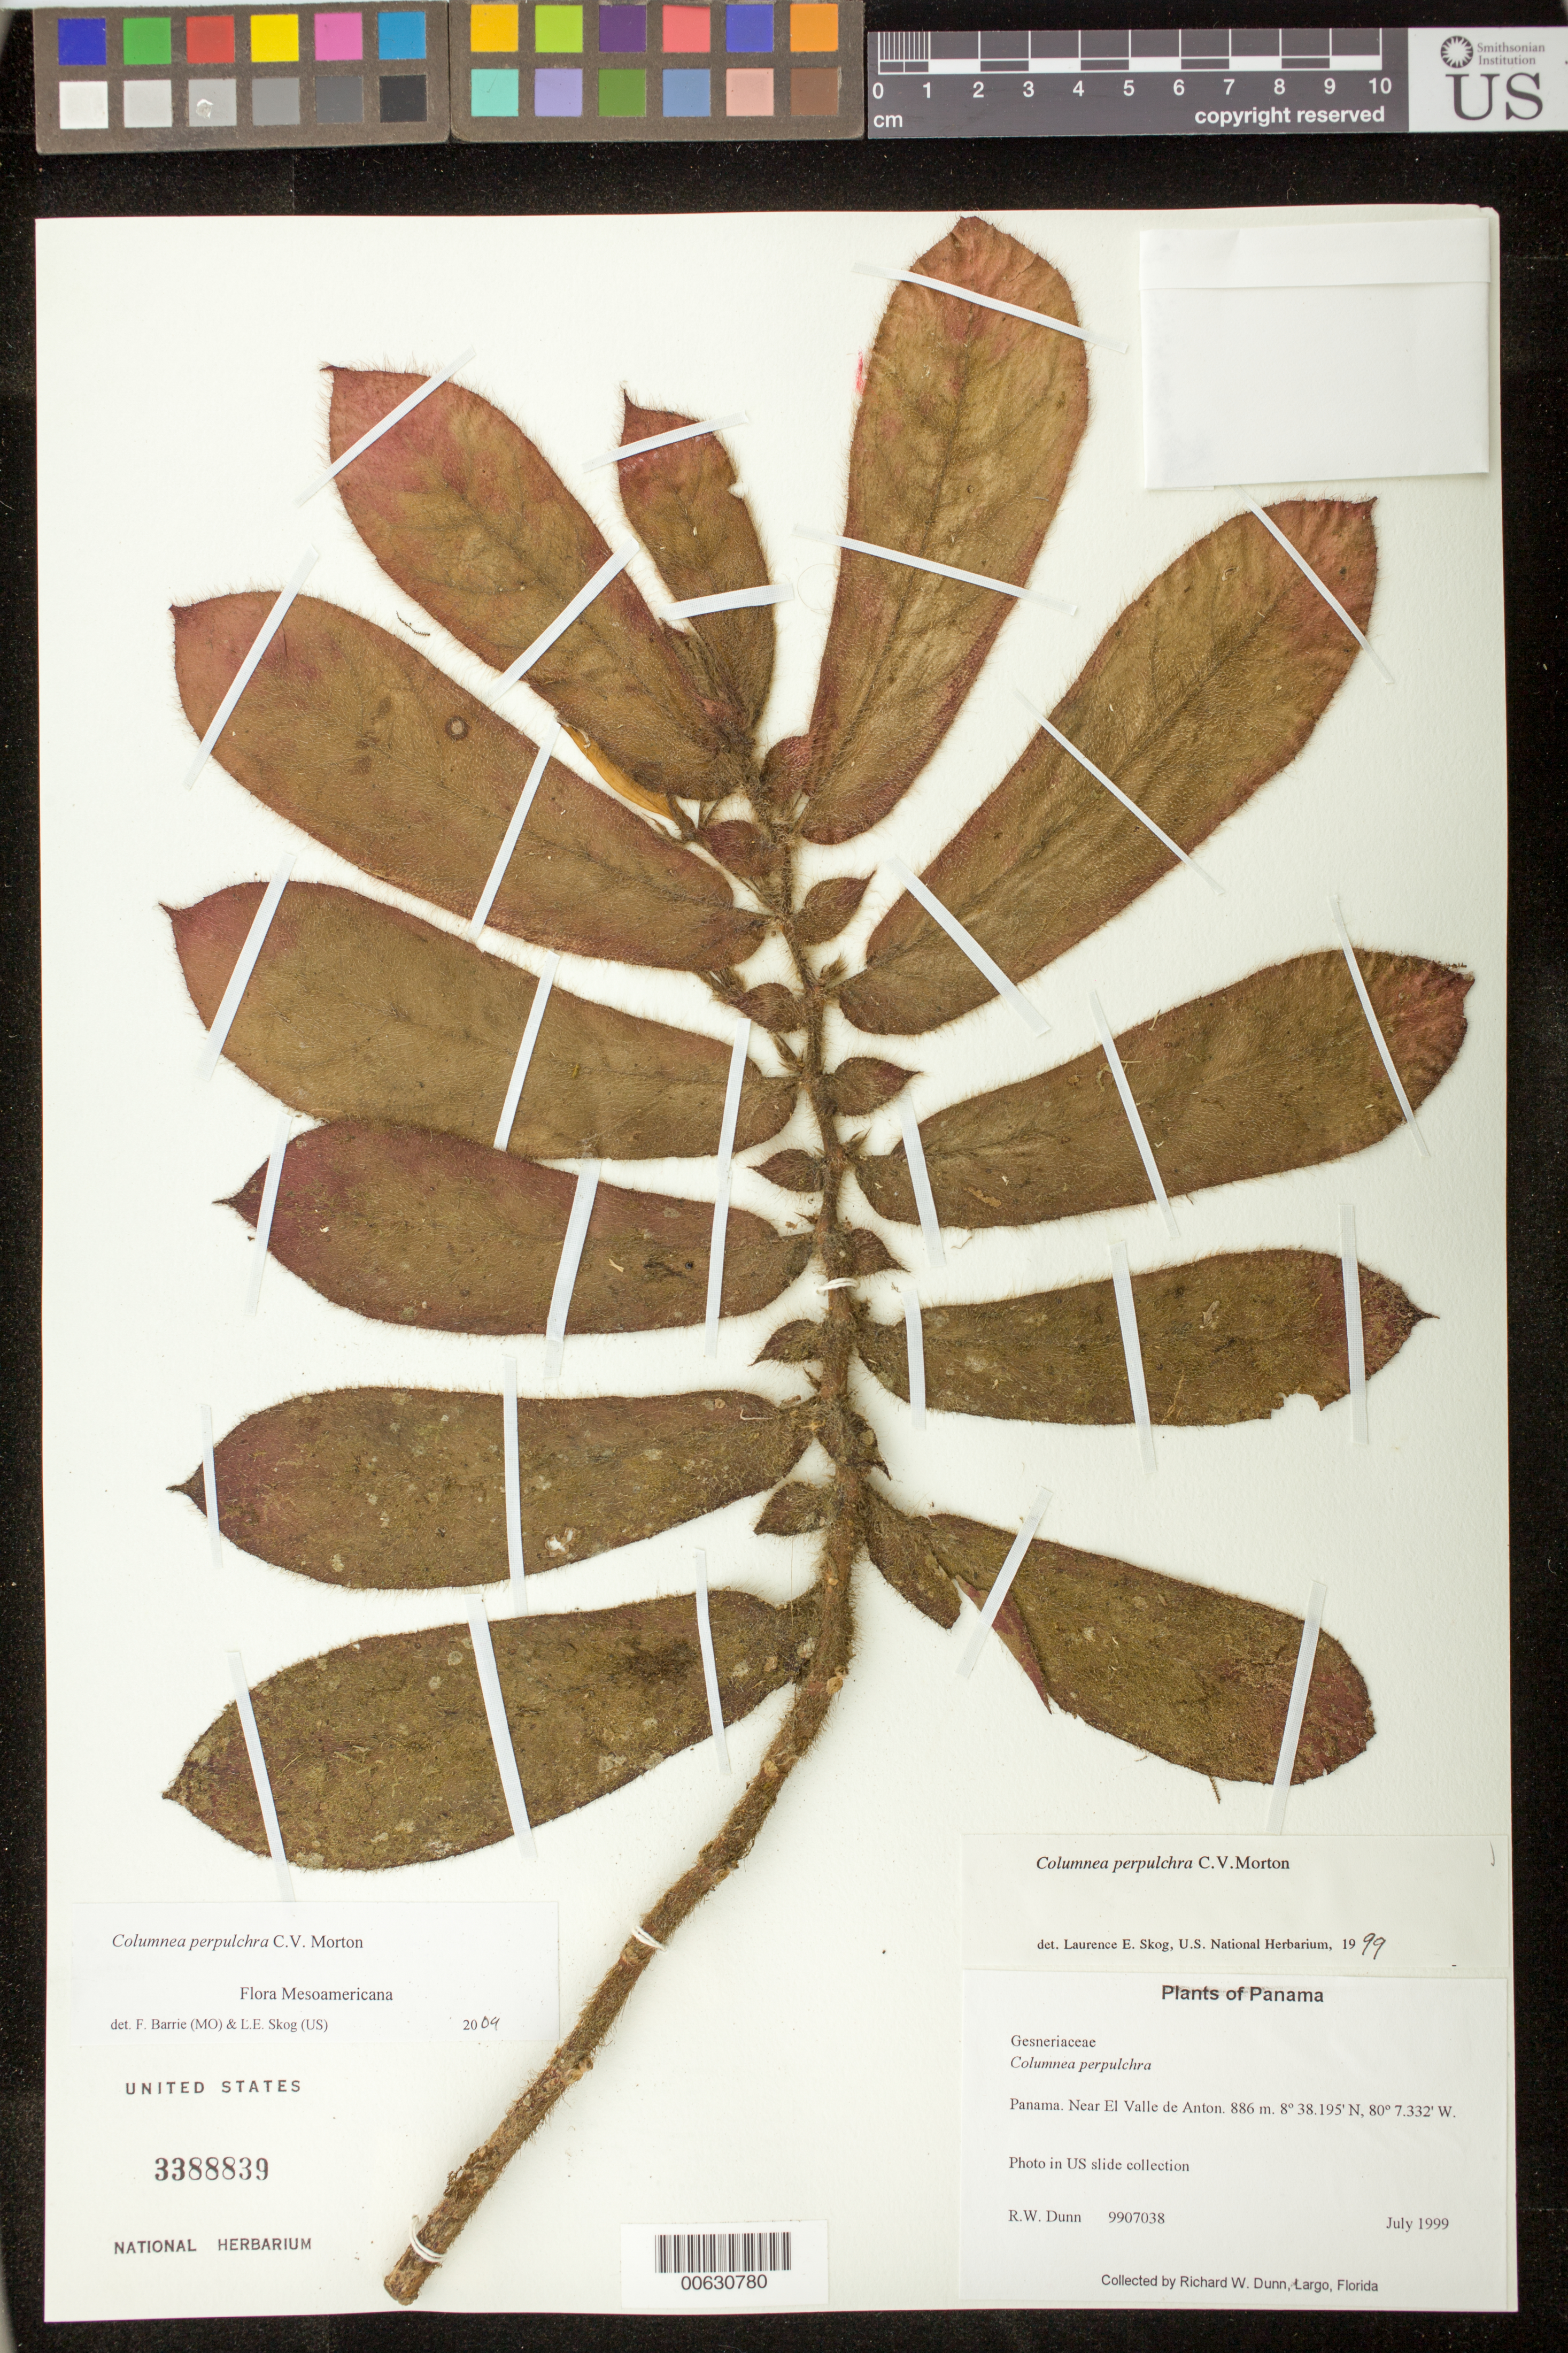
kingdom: Plantae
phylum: Tracheophyta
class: Magnoliopsida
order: Lamiales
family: Gesneriaceae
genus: Columnea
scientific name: Columnea perpulchra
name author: C.V. Morton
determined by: Skog, Laurence E.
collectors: R. Dunn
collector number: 9907038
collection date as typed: Jul 1999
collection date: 1999-07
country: Panama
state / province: Coclé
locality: Near El Valle de Anton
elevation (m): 886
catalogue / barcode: US 3388839